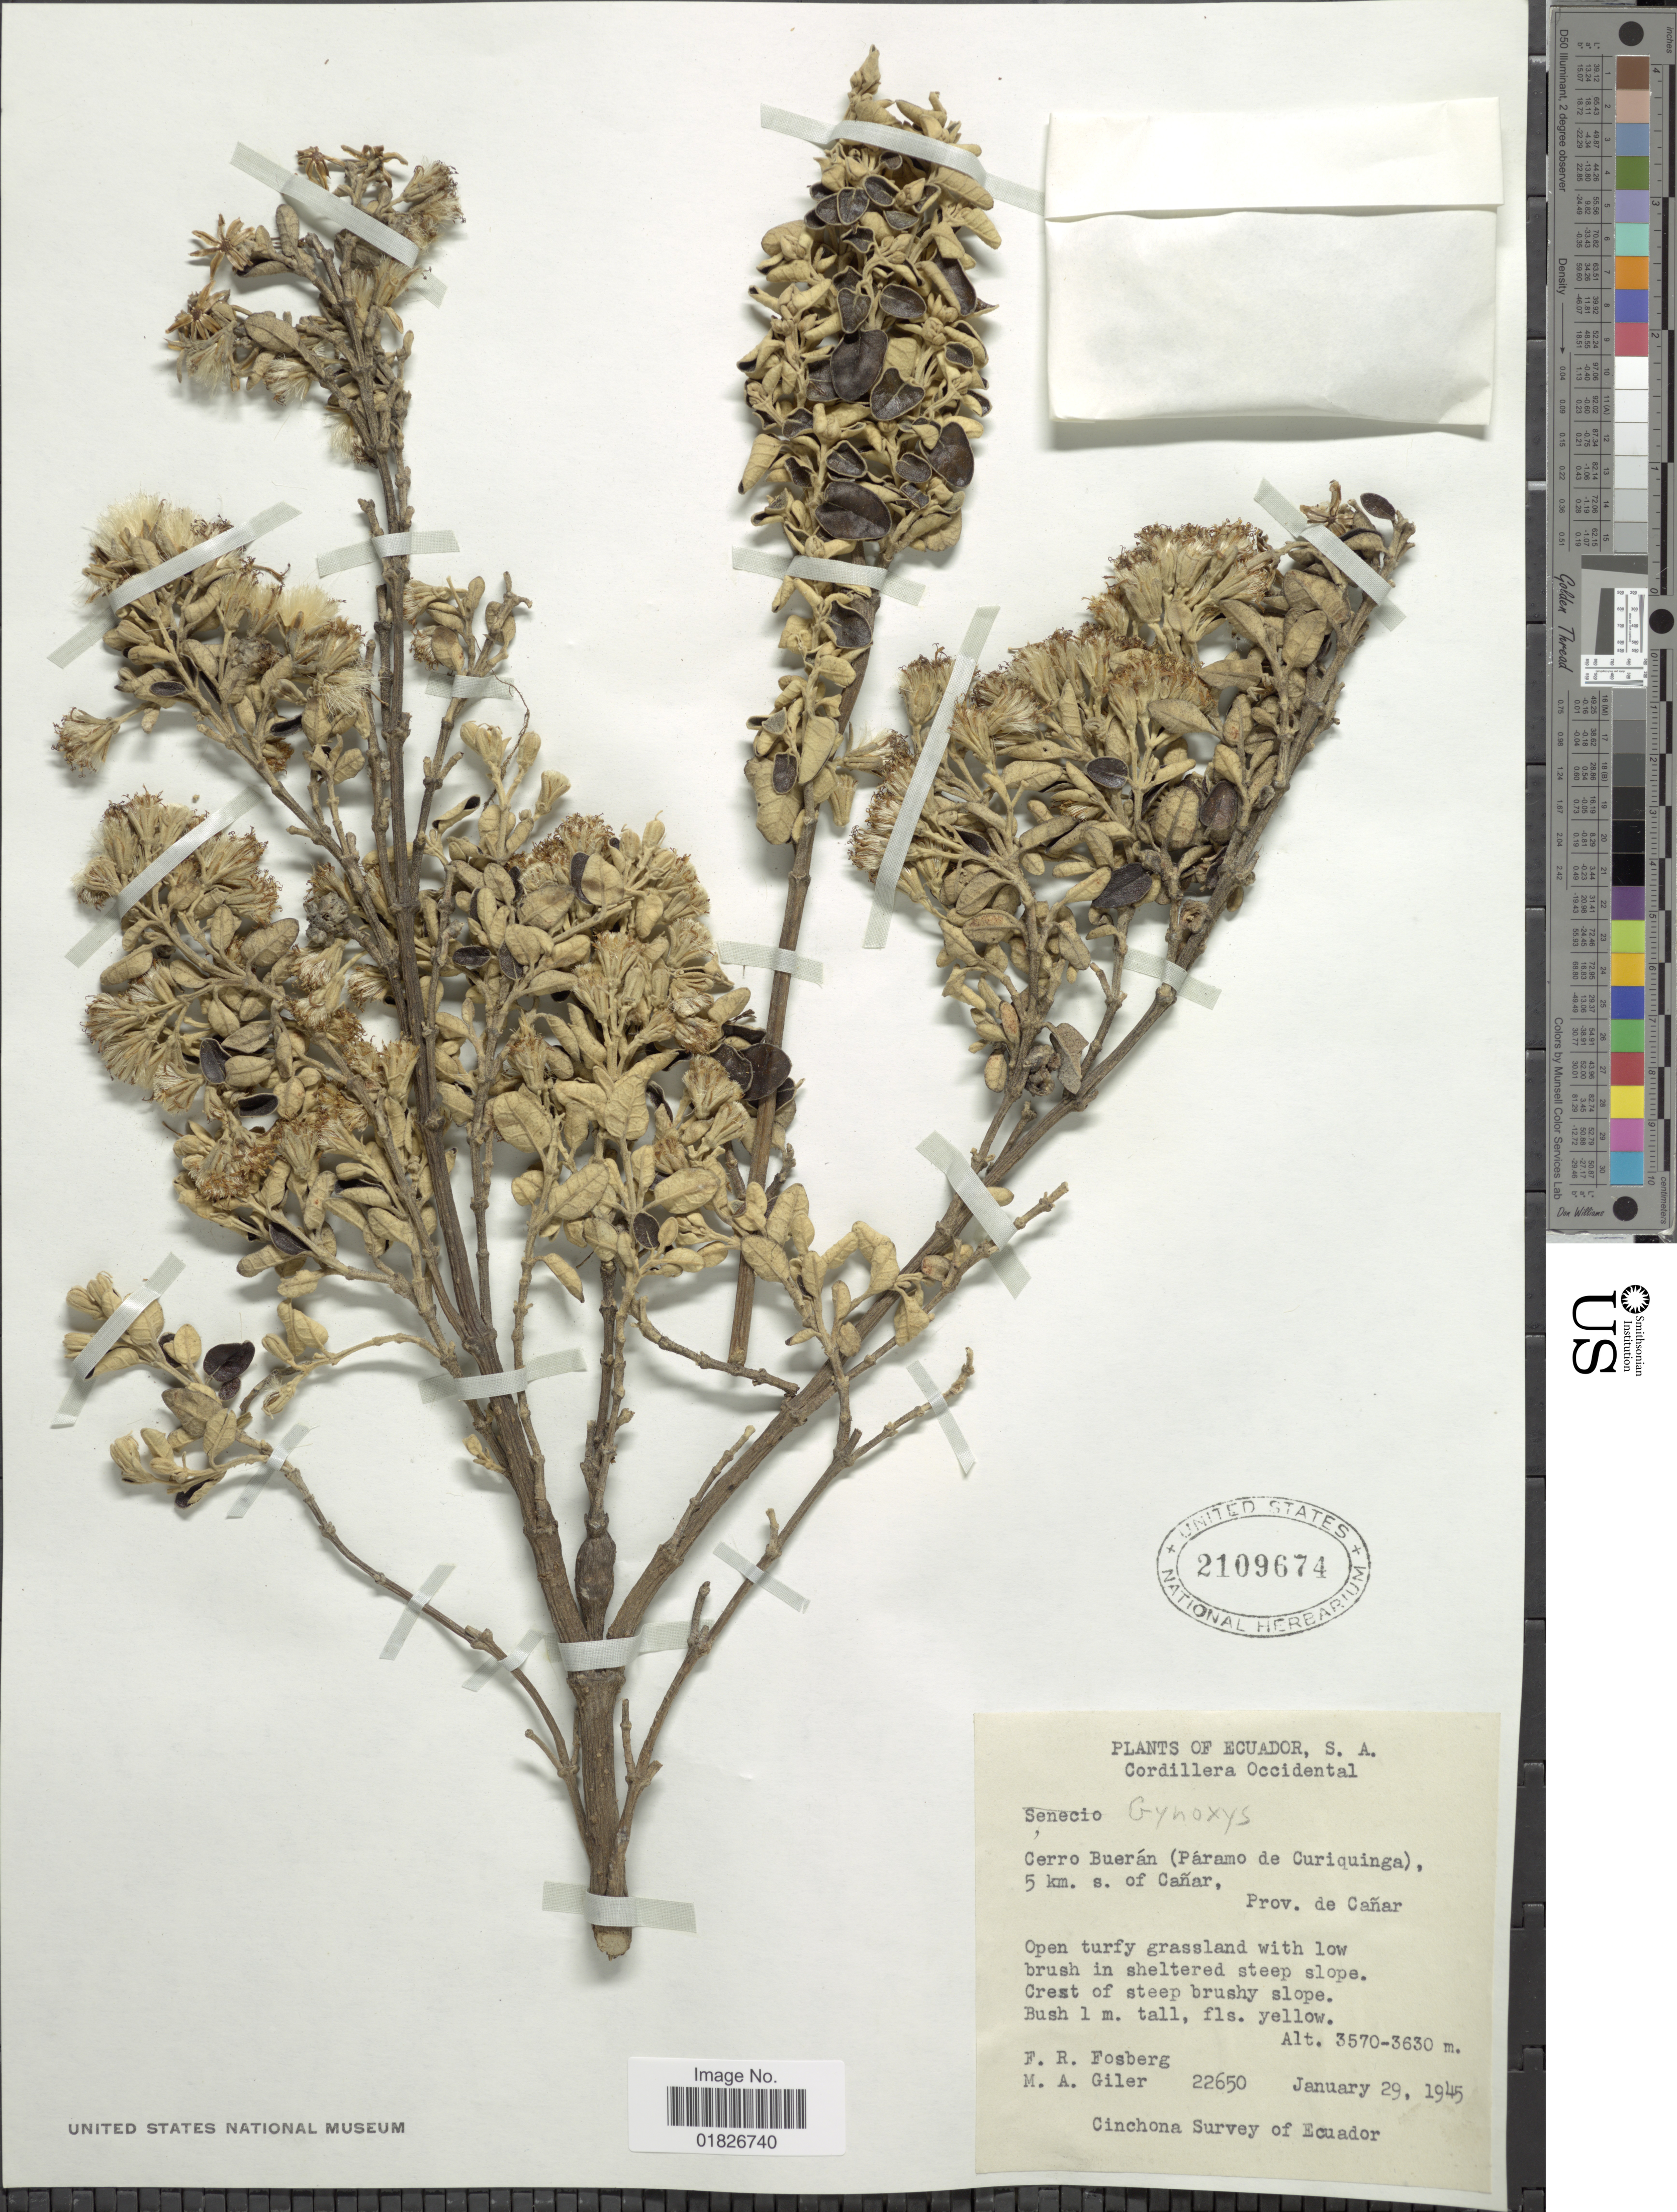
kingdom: Plantae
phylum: Tracheophyta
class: Magnoliopsida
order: Asterales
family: Asteraceae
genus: Gynoxys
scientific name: Gynoxys sp.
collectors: F. R. Fosberg & M. Giler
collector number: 22650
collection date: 1945-01-29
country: Ecuador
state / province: Cañar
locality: Cordillera Occidental, Cerro Bueran (Paramo de Curiquinga), 5 km s. of Canar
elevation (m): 3570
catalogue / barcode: US 2109674